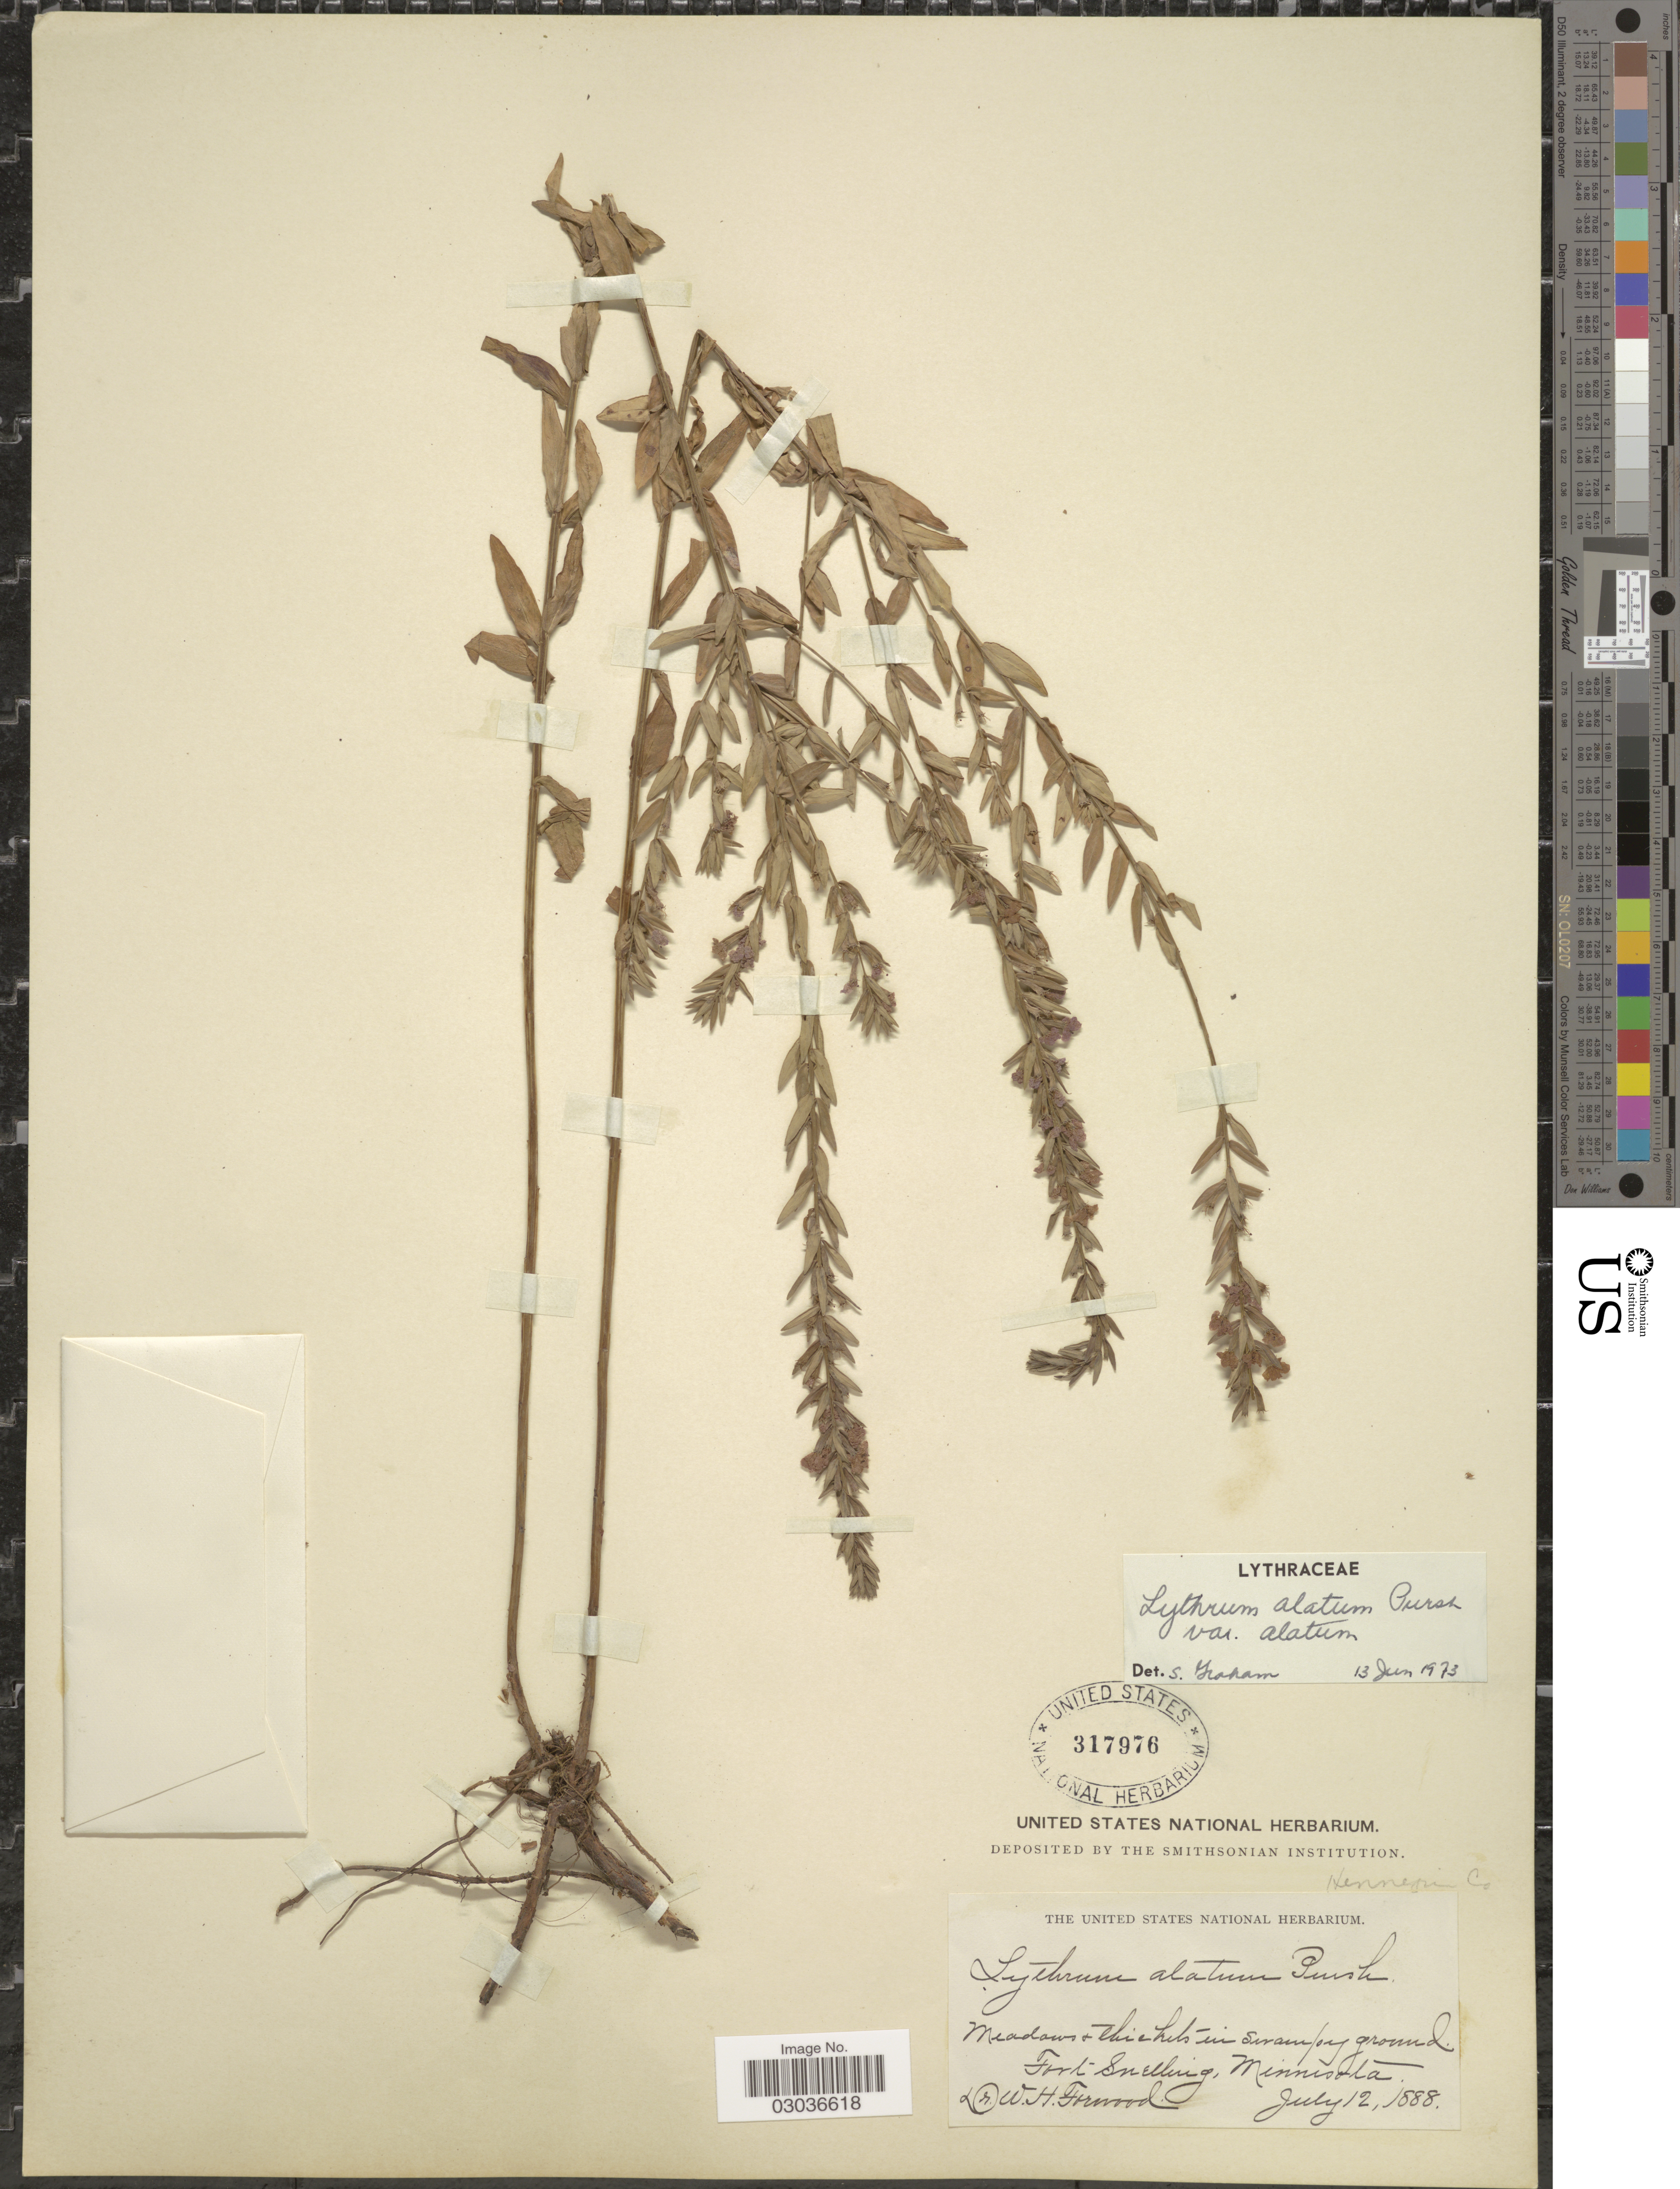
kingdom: Plantae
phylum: Tracheophyta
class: Magnoliopsida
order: Myrtales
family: Lythraceae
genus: Lythrum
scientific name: Lythrum alatum var. alatum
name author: Pursh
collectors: W. Forwood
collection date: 1888-07-12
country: United States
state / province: Minnesota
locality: Fort Snelling.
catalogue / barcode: US 317976